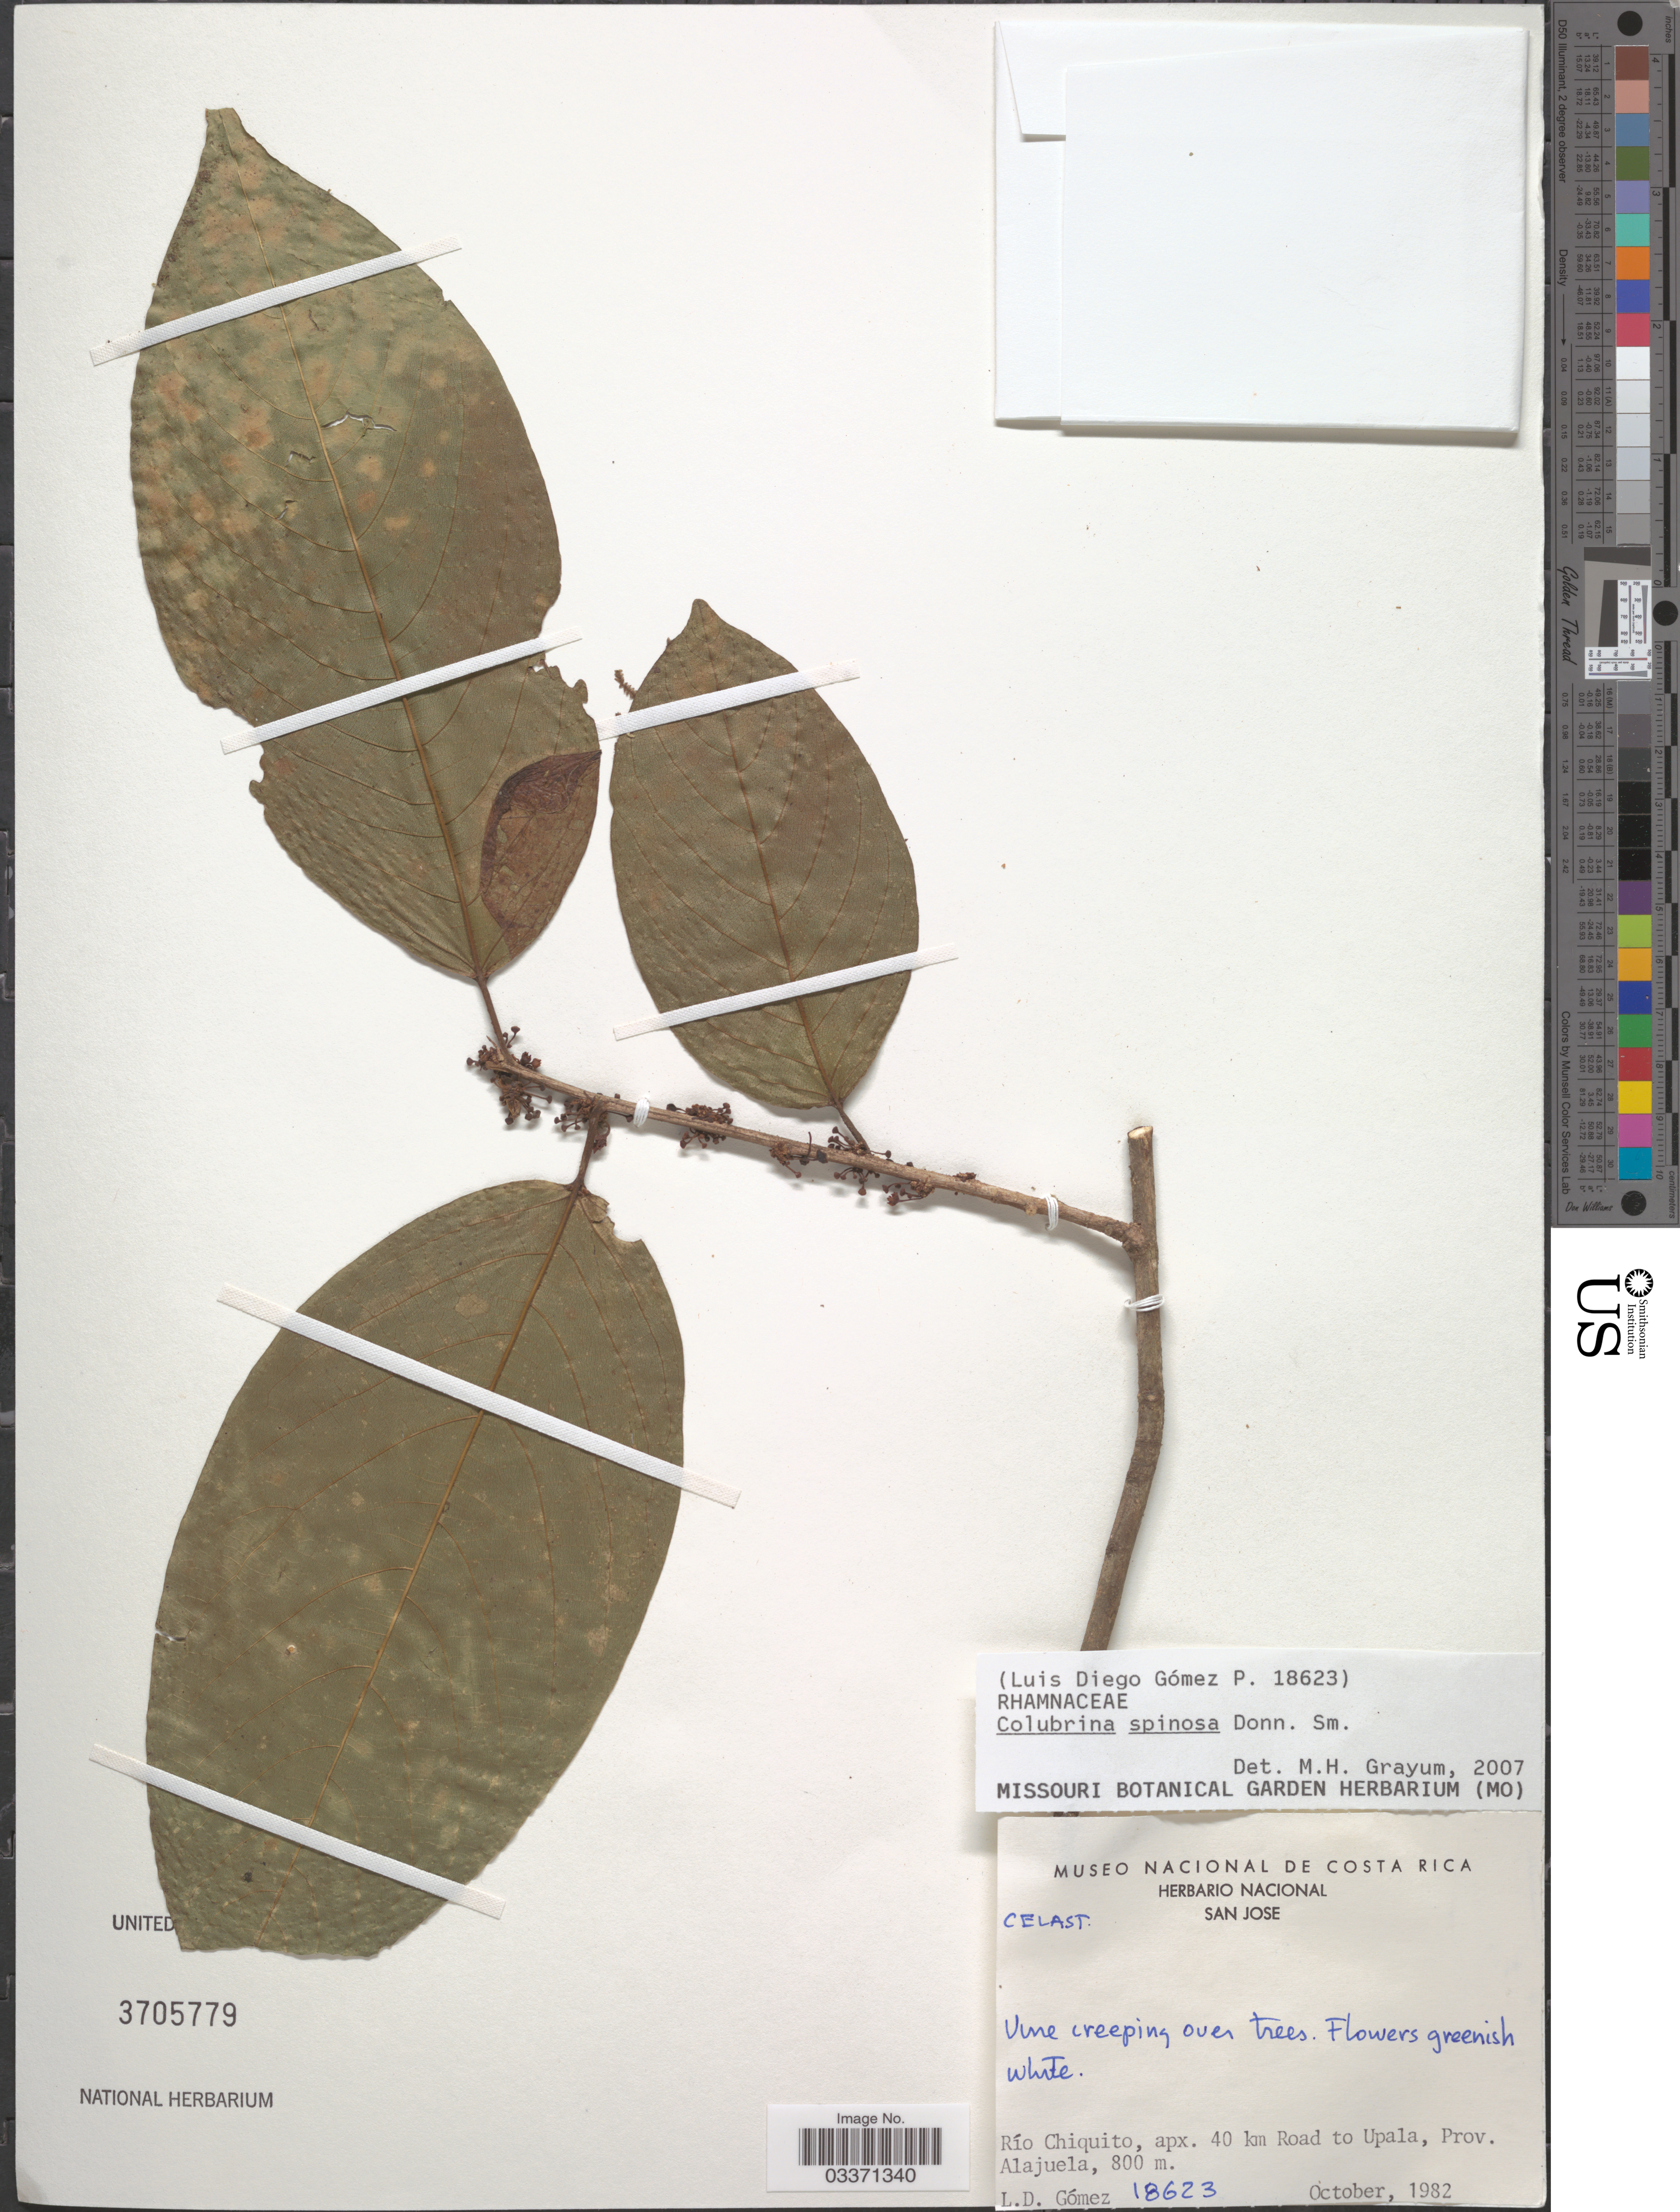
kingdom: Plantae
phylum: Tracheophyta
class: Magnoliopsida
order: Rosales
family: Rhamnaceae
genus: Colubrina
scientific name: Colubrina spinosa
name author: Donn. Sm.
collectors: L. D. Gómez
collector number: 18623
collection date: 1982-10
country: Costa Rica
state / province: Alajuela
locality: Río Chiquito, apx. 40 km road to Upala.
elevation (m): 800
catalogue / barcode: US 3705779